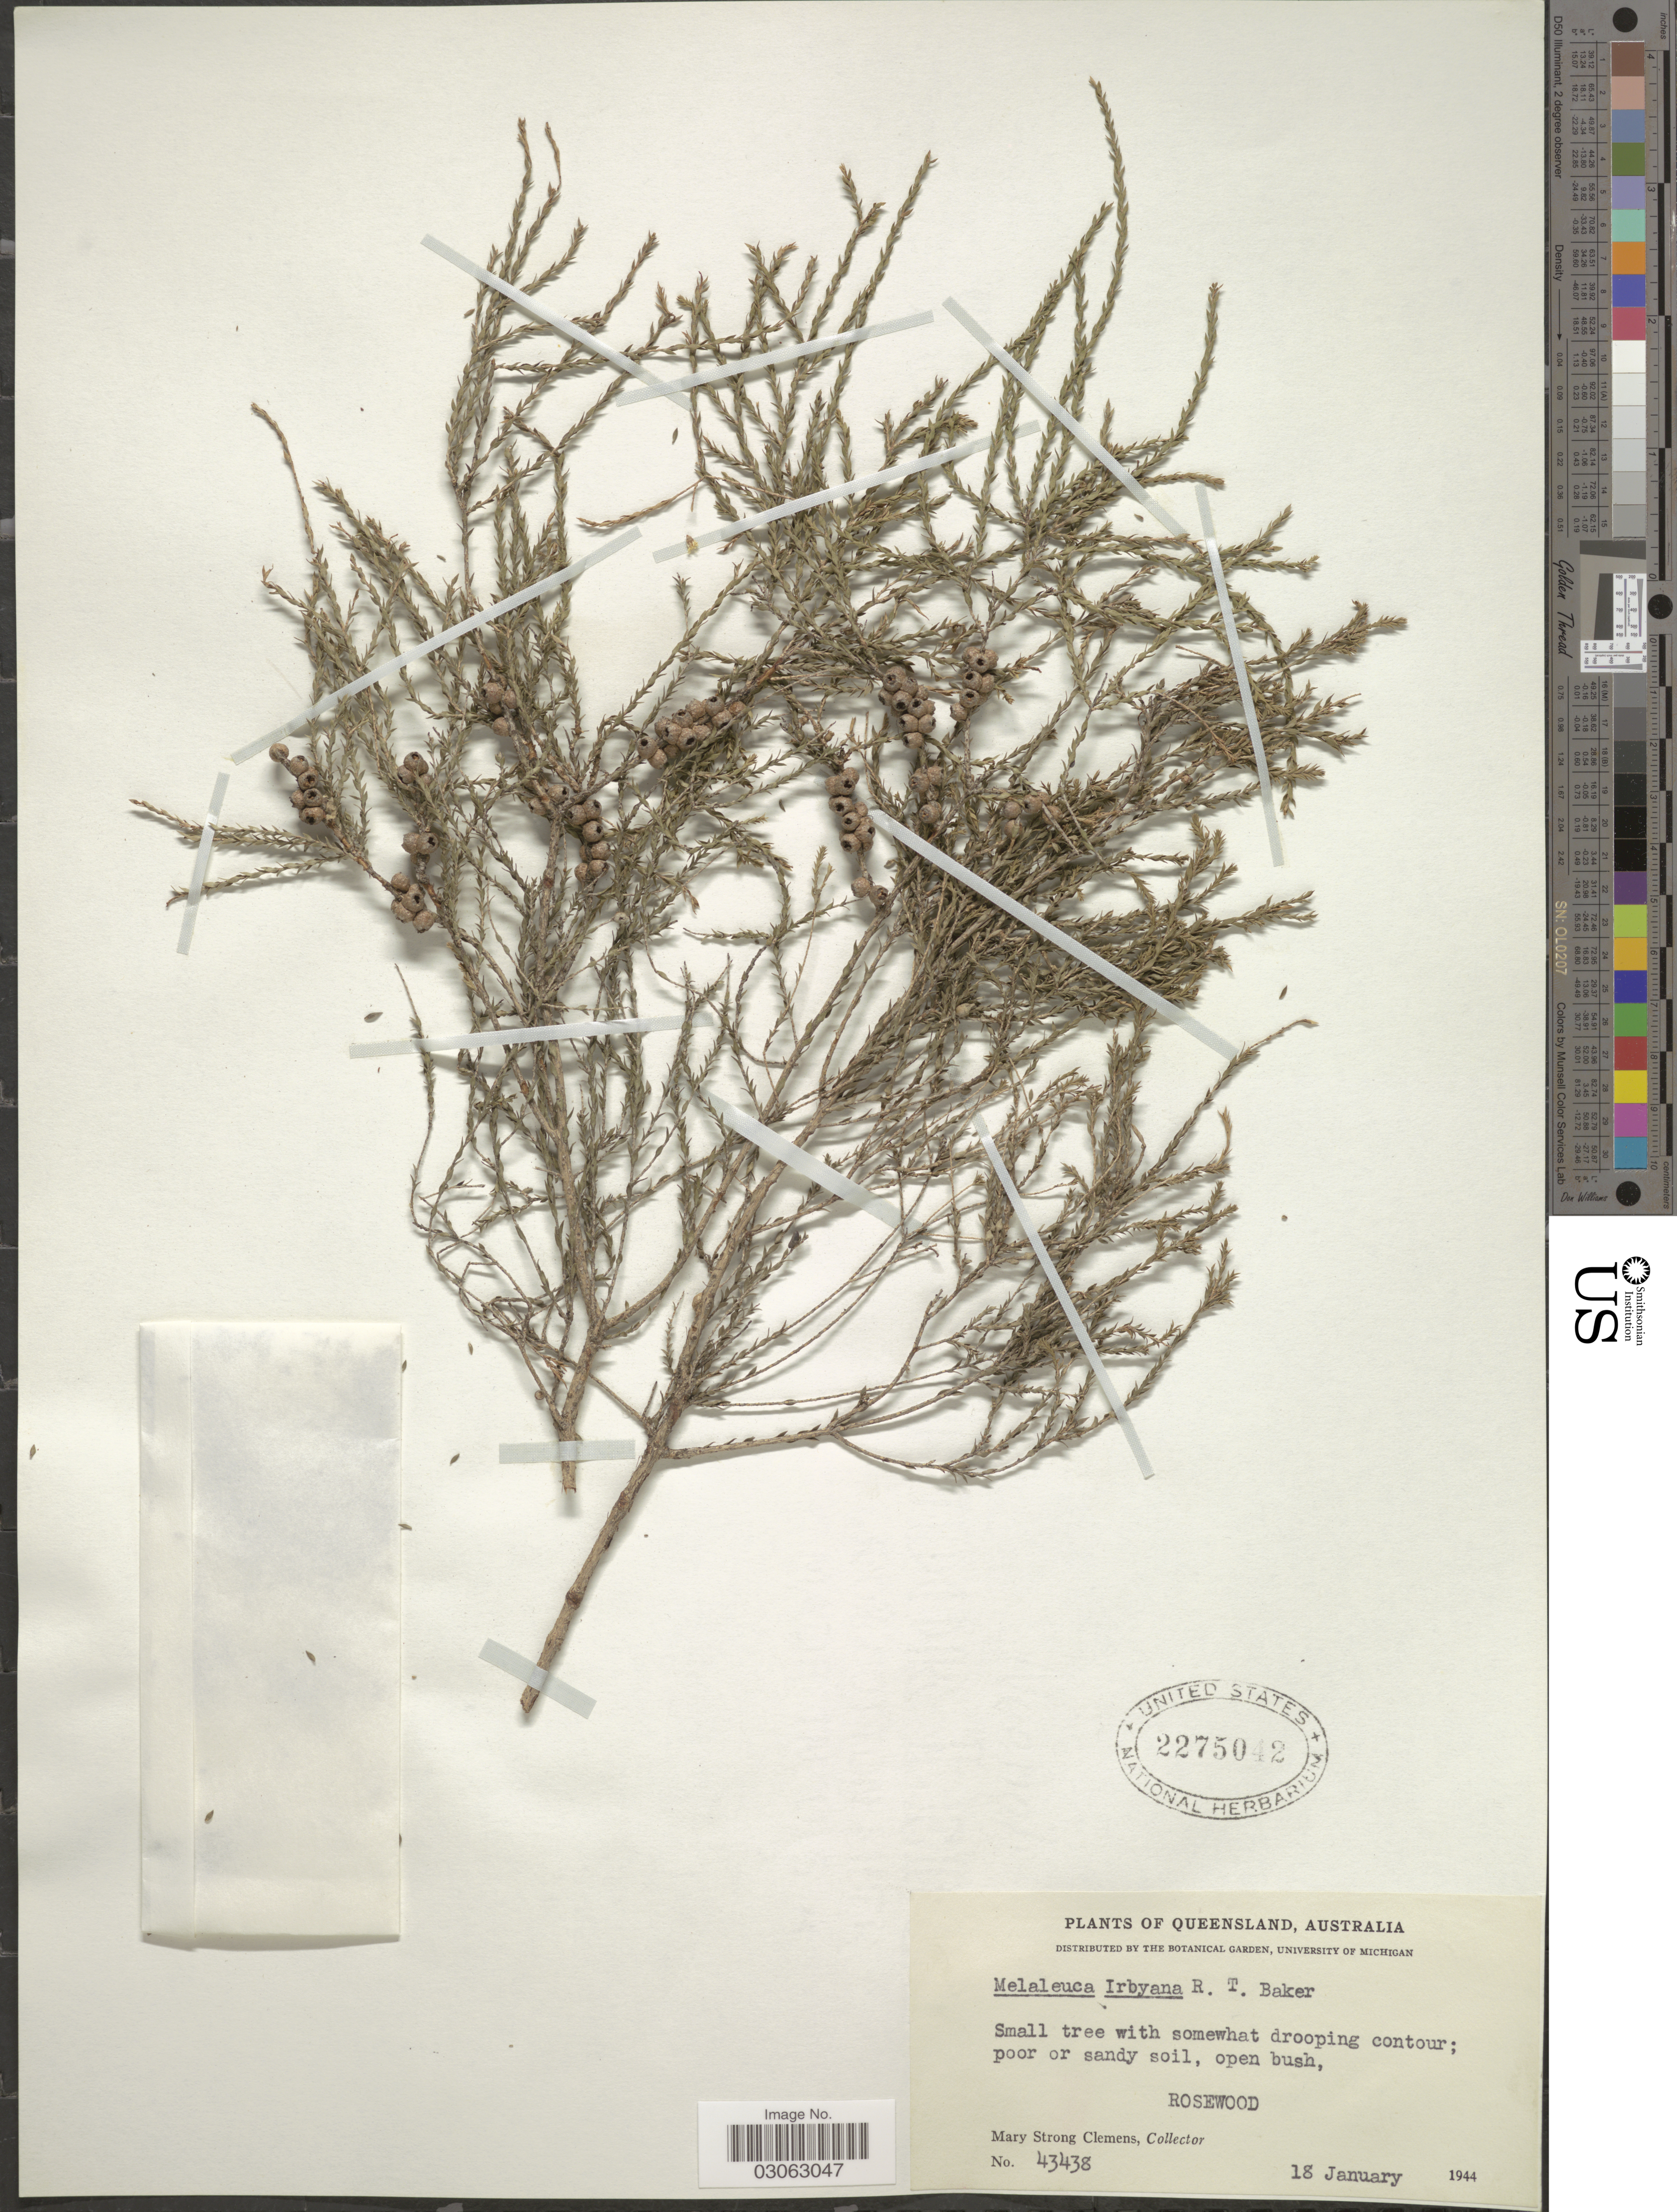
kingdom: Plantae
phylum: Tracheophyta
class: Magnoliopsida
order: Myrtales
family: Myrtaceae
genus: Melaleuca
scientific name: Melaleuca irbyana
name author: F. Muell. ex R.T. Baker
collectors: M. S. Clemens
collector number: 43438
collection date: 1944-01-18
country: Australia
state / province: Queensland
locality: Rosewood.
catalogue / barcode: US 2275042